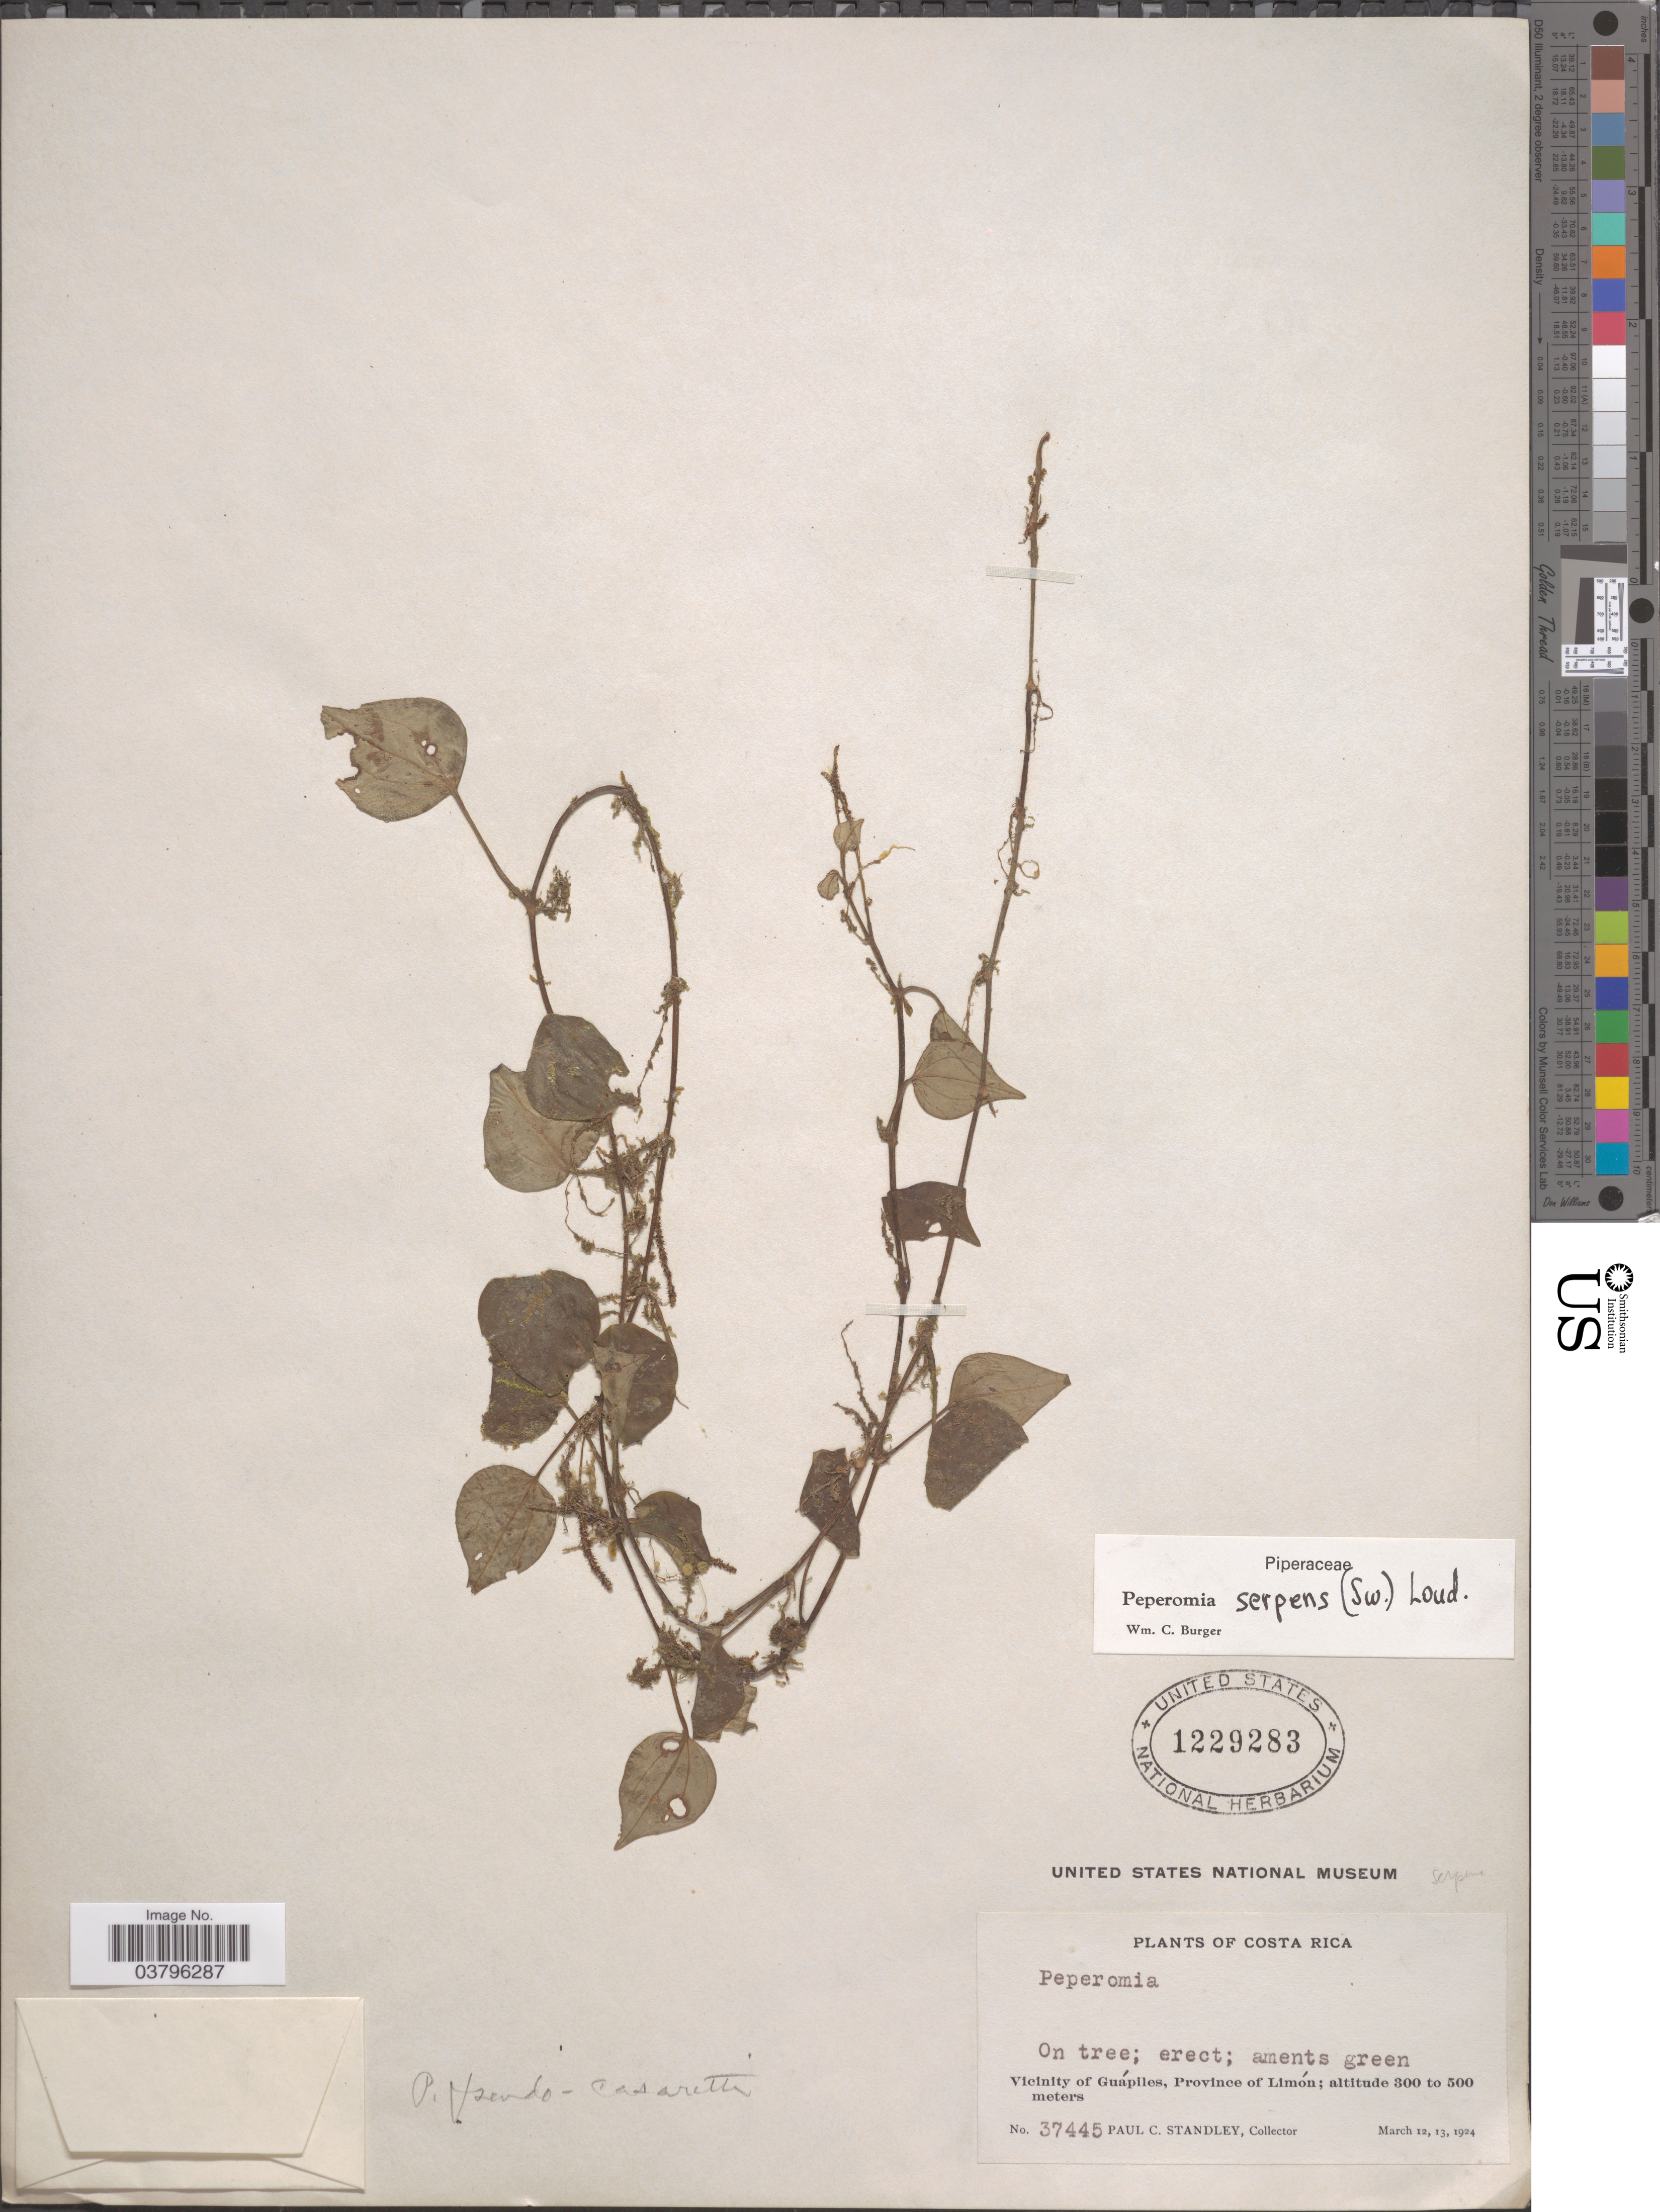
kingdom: Plantae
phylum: Tracheophyta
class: Magnoliopsida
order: Piperales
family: Piperaceae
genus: Peperomia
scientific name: Peperomia serpens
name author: (Sw.) Loudon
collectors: P. C. Standley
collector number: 37445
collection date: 1924-03-12/1924-03-13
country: Costa Rica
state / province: Limón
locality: Vicinity of Guápiles.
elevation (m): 300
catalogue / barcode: US 1229283